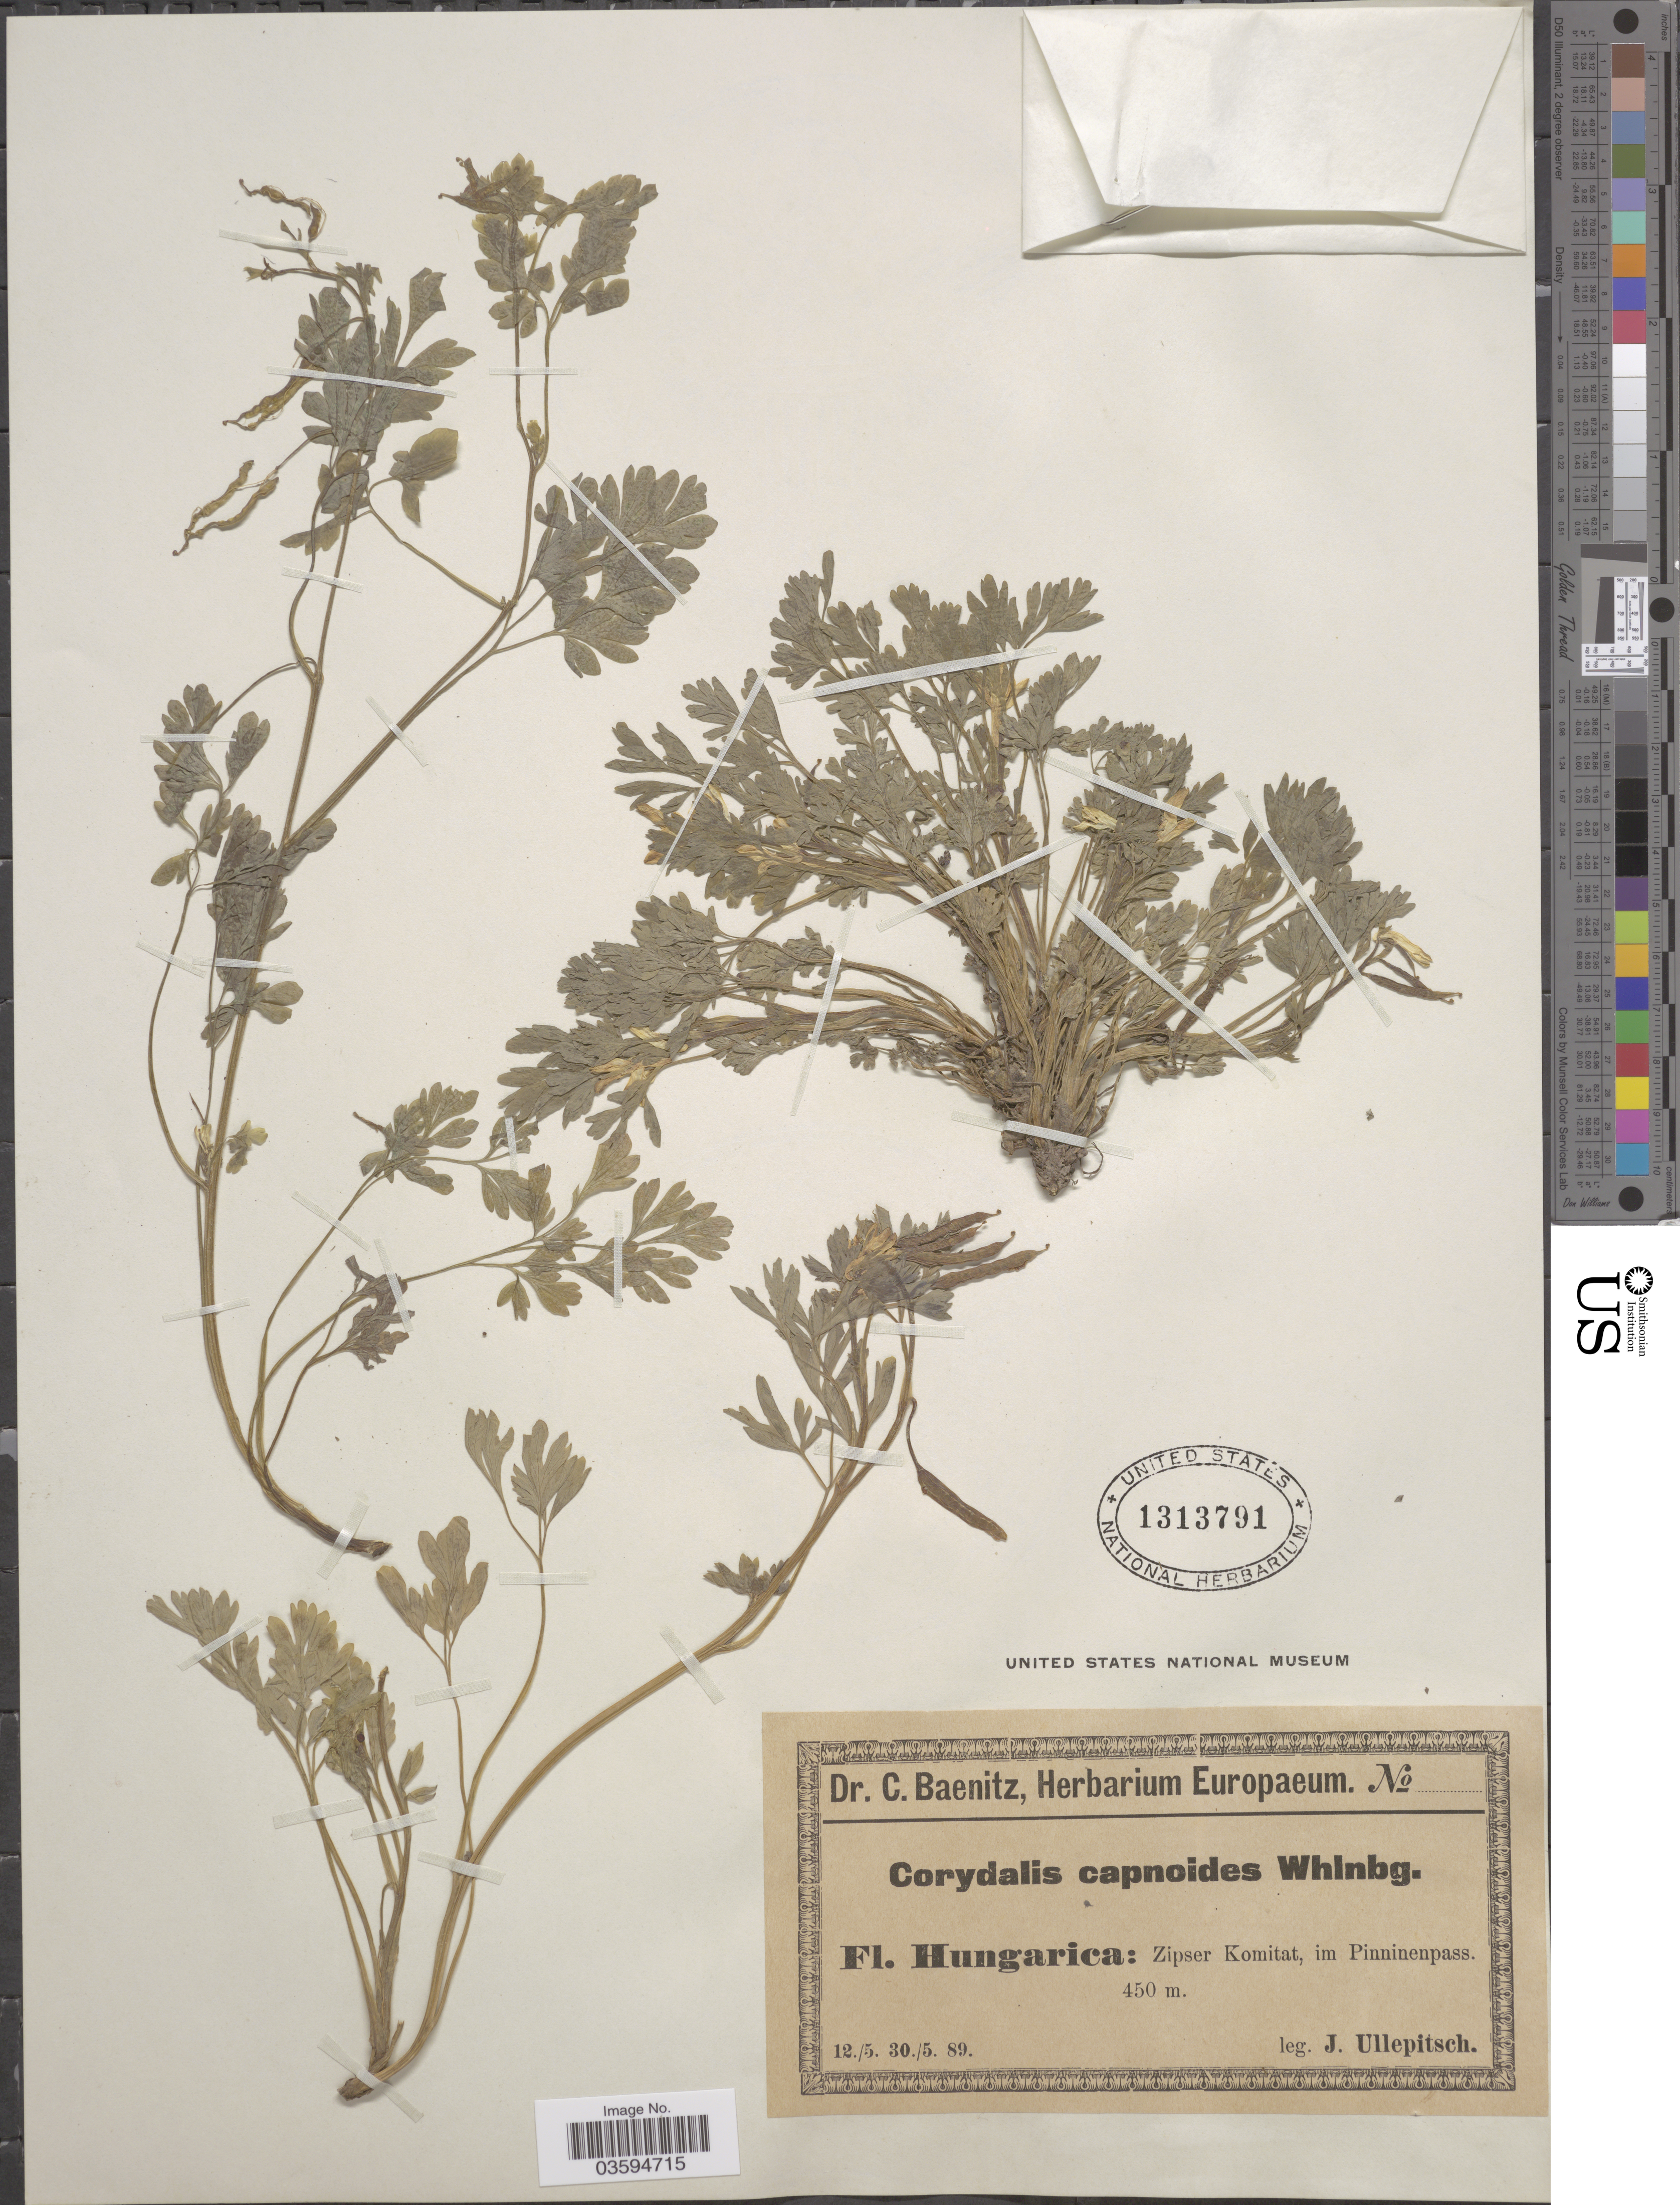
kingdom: Plantae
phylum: Tracheophyta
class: Magnoliopsida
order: Ranunculales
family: Papaveraceae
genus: Corydalis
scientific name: Corydalis capnoides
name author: (L.) Pers.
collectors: J. Ullepitsch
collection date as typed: Transcribed d/m/y: 12/5/89 to 30/5/89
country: Hungary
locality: Hungarica: Zipser Komitat, im Pinninenpass.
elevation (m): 450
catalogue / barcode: US 1313791